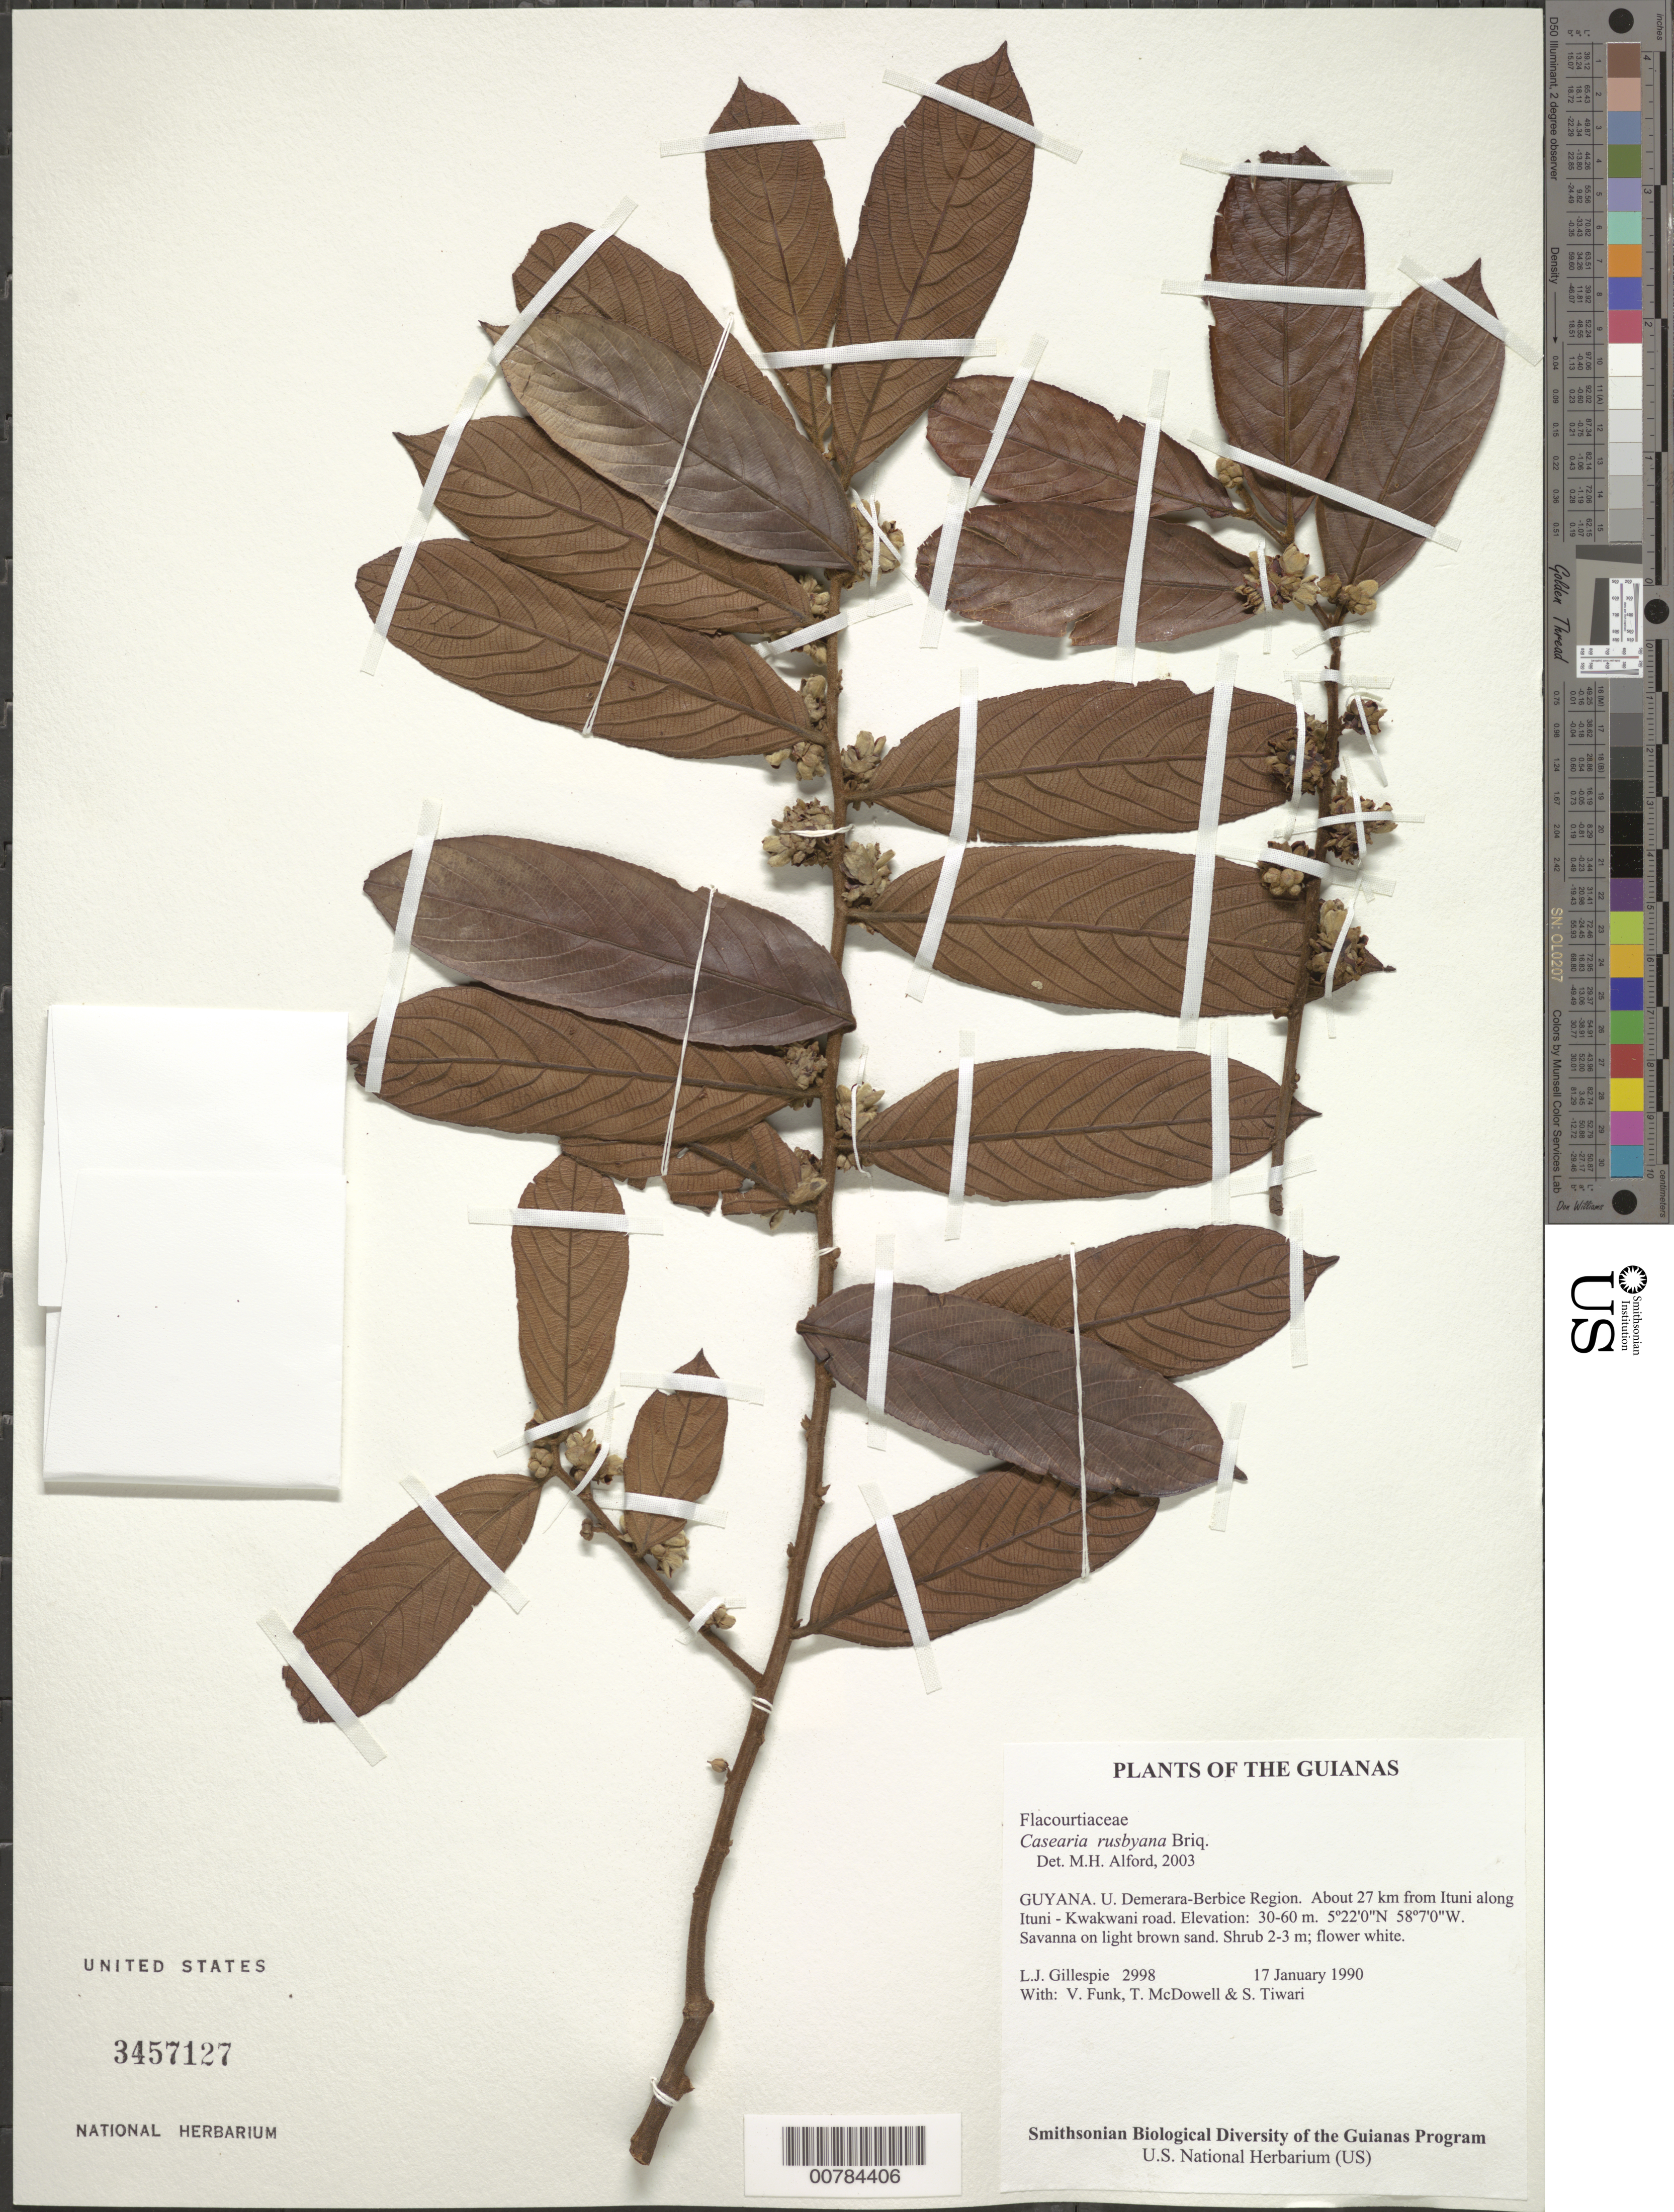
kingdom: Plantae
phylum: Tracheophyta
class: Magnoliopsida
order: Malpighiales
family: Salicaceae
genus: Casearia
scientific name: Casearia rusbyana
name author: Briq.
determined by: Alford, Mac Haverson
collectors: L. J. Gillespie, V. Funk, T. McDowell & S. Tiwari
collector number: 2998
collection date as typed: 17 January 1990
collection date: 1990-01-17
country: Guyana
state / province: U. Demerara-Berbice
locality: About 27 km from Ituni along Ituni - Kwakwani road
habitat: Savanna on light brown sand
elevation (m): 30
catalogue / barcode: US 3457127